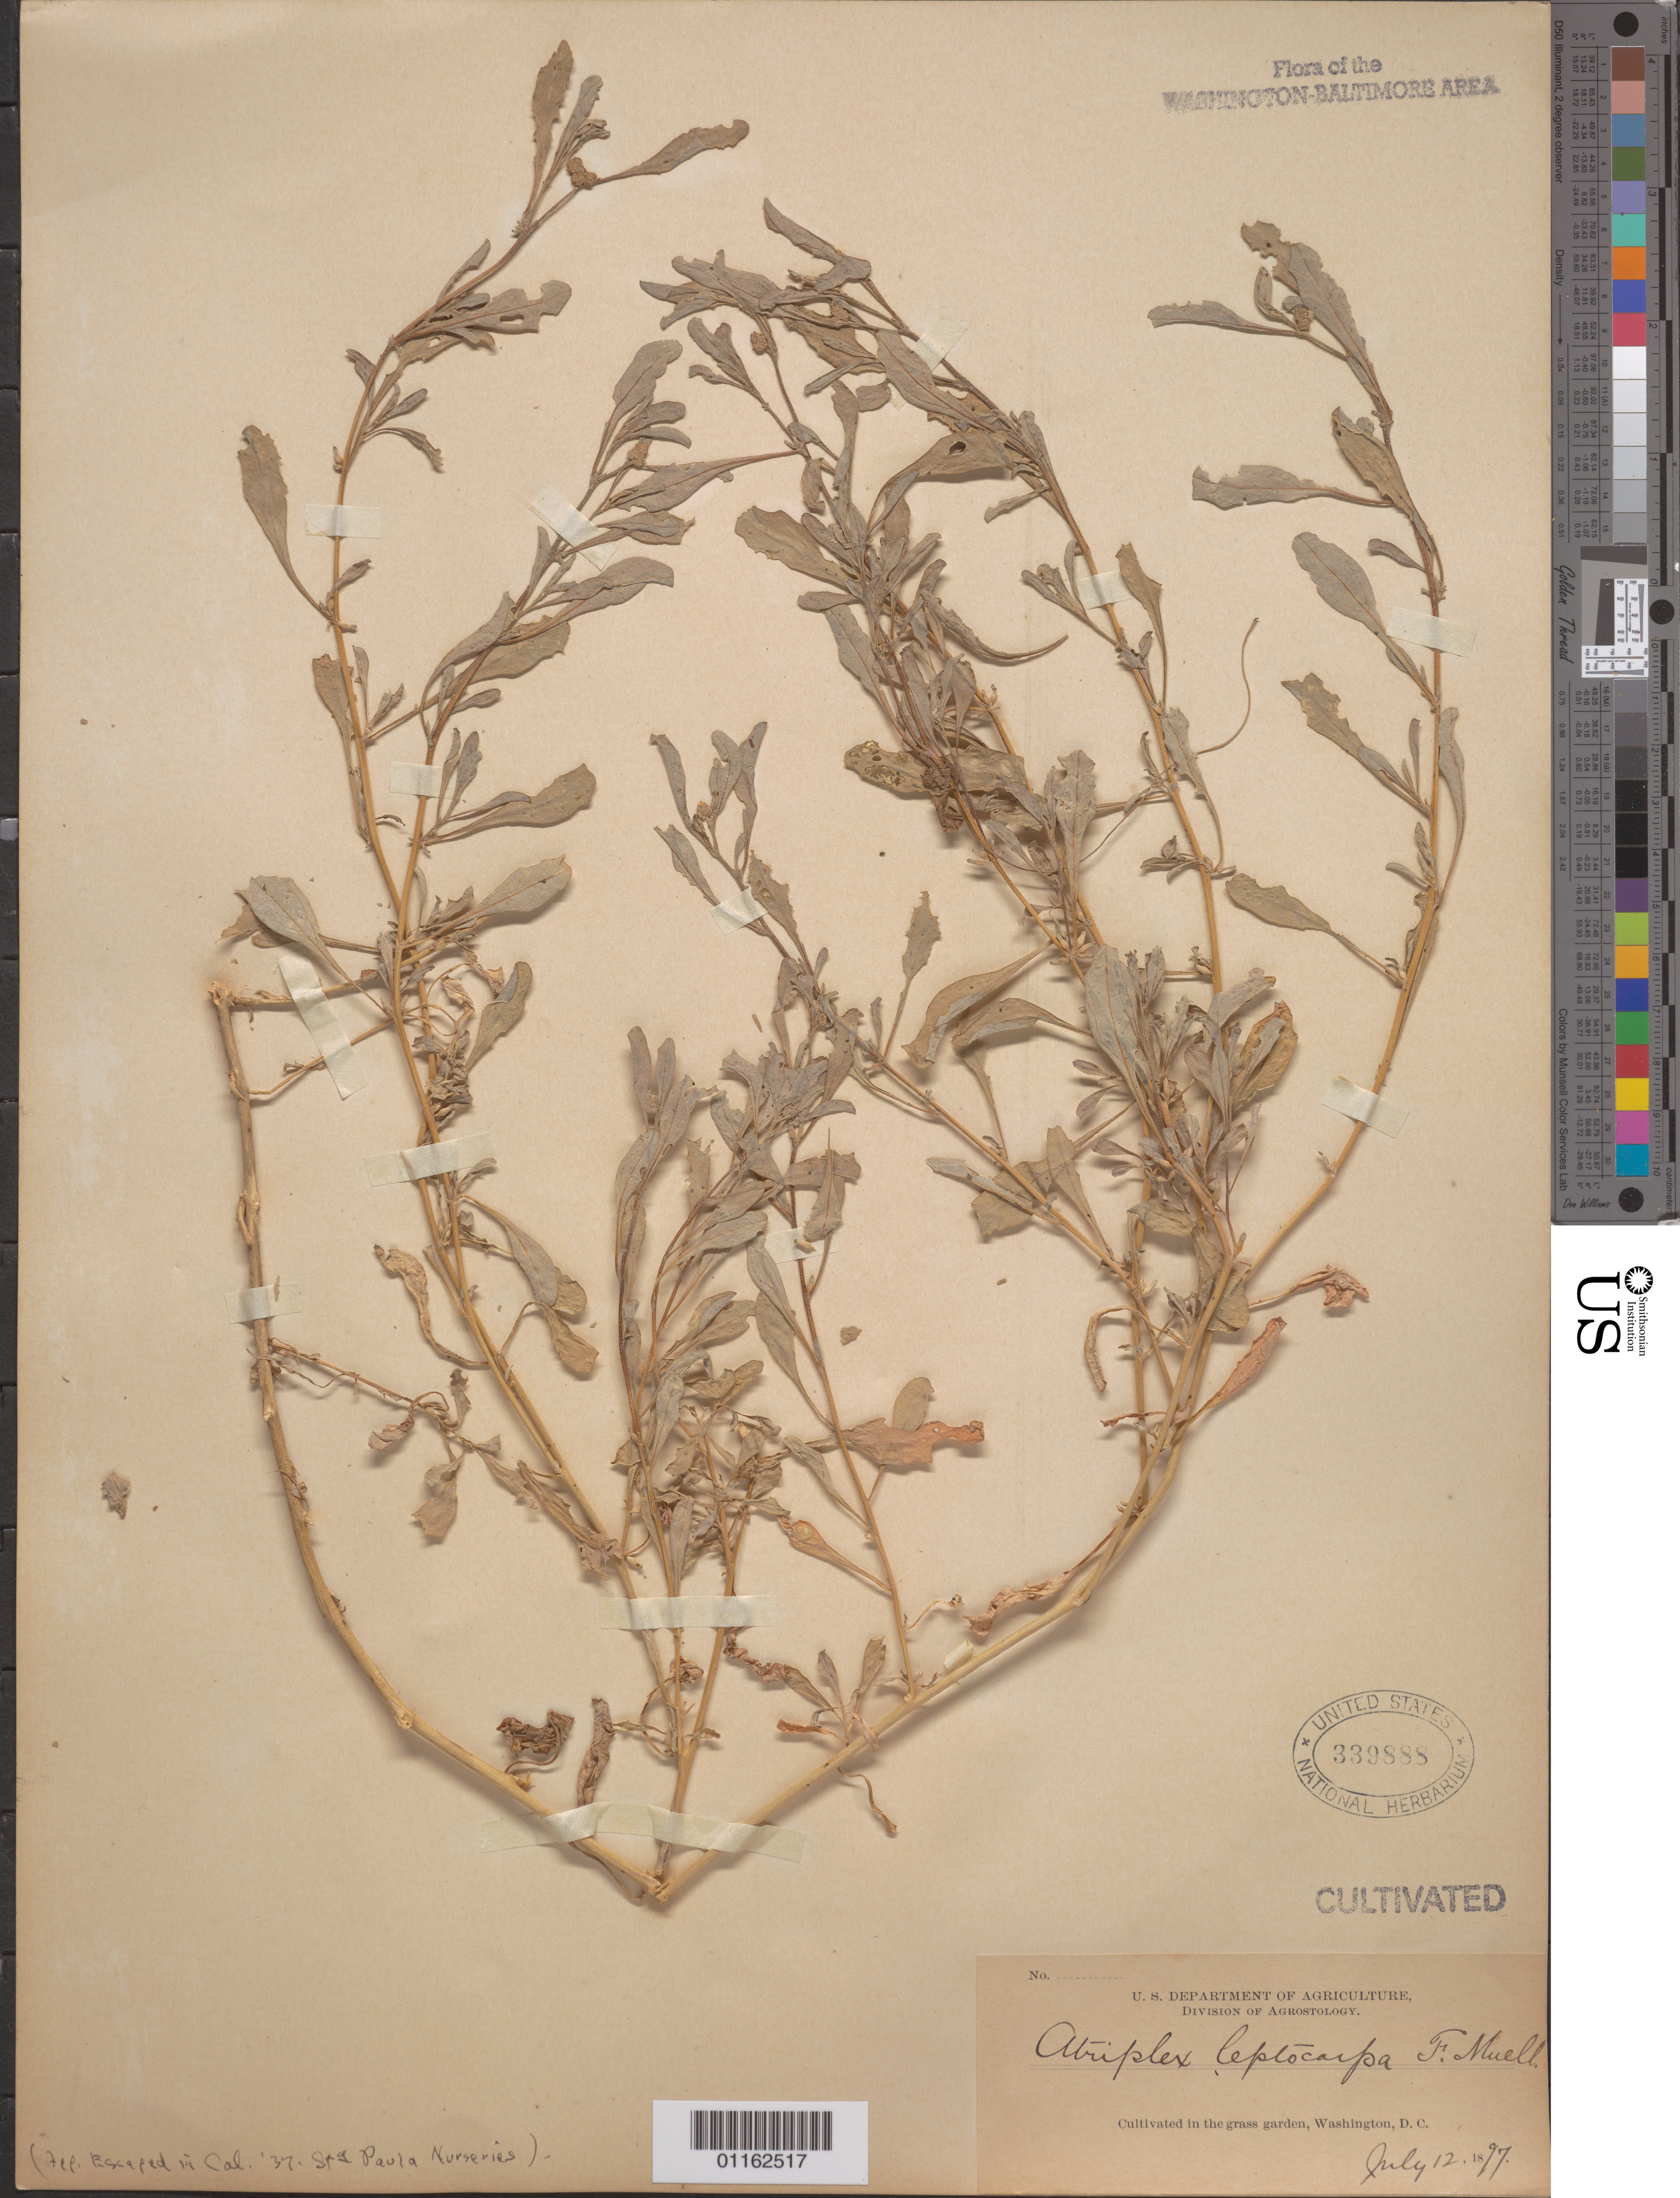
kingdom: Plantae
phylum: Tracheophyta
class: Magnoliopsida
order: Caryophyllales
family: Amaranthaceae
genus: Atriplex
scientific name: Atriplex leptocarpa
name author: F. Muell.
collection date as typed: July 12, 1897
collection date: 1897-07-12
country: United States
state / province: District of Columbia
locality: Cultivated in grass garden (USDA).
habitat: grass garden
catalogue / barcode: US 339888